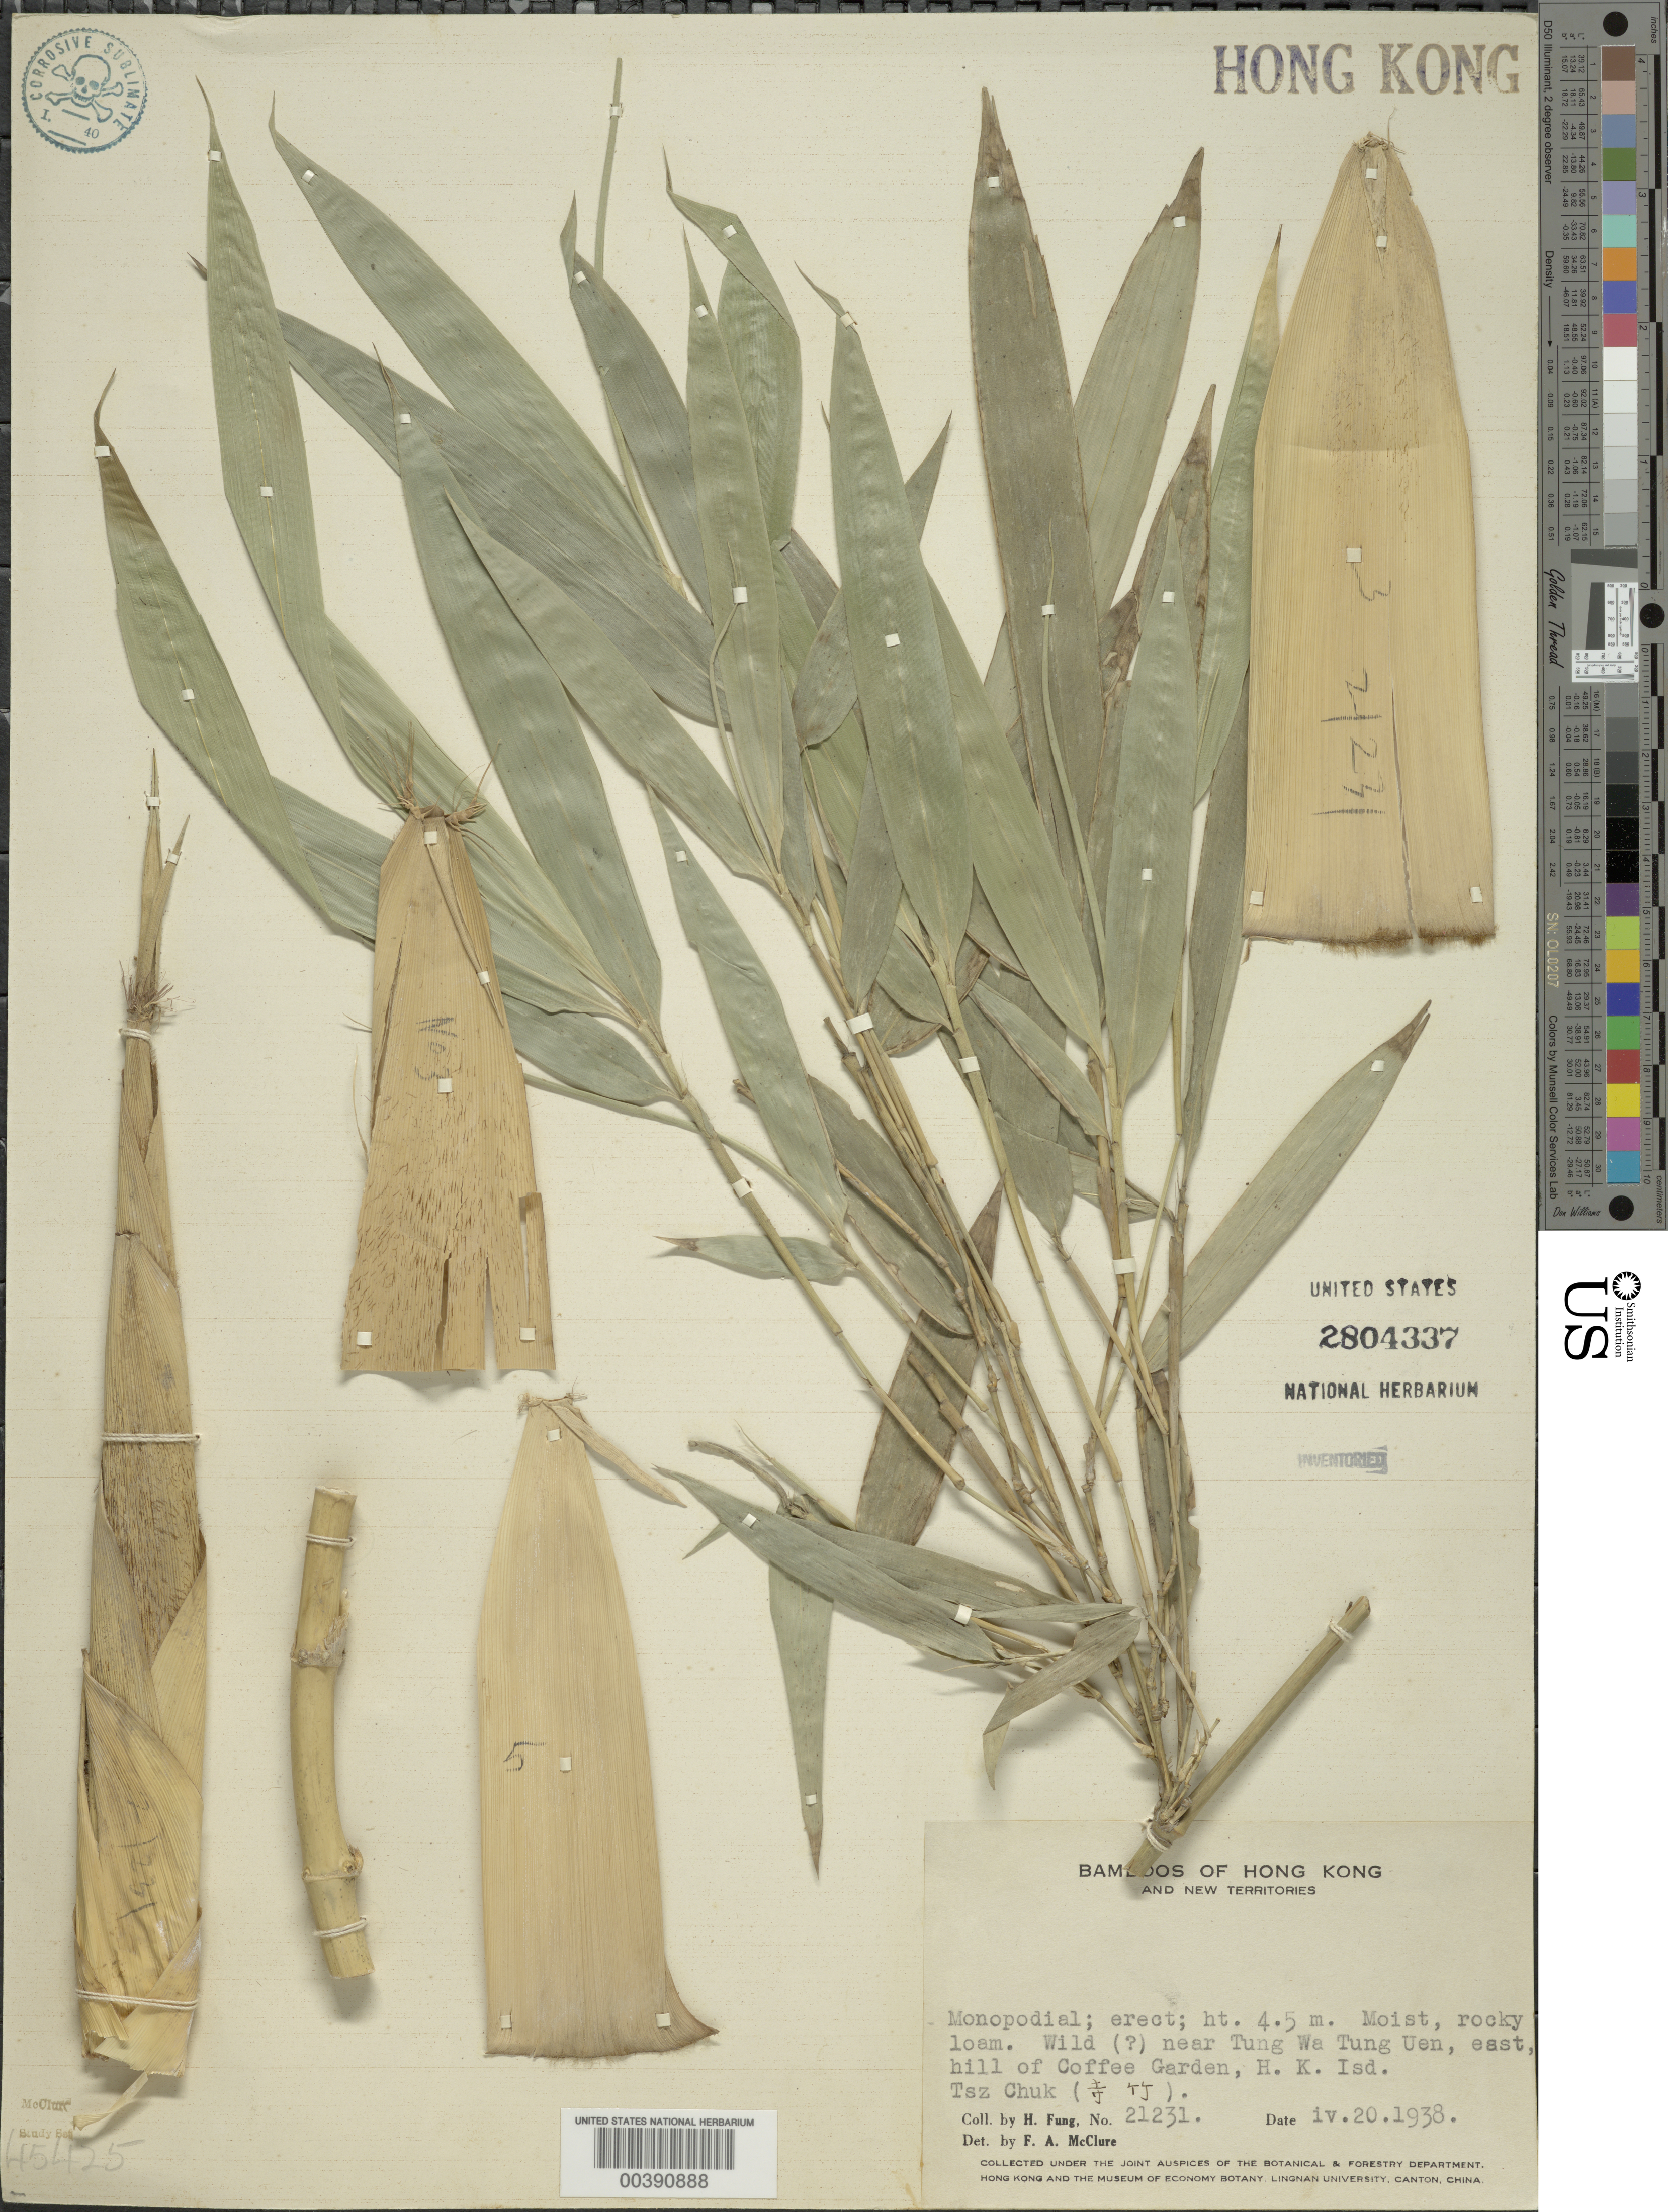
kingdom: Plantae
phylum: Tracheophyta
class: Liliopsida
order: Poales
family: Poaceae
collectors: H. L. Fung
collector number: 21231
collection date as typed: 20 Apr 1938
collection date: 1938-04-20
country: China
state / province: Hong Kong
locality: Tung wa tung uen, coffee garden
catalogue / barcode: US 2804337